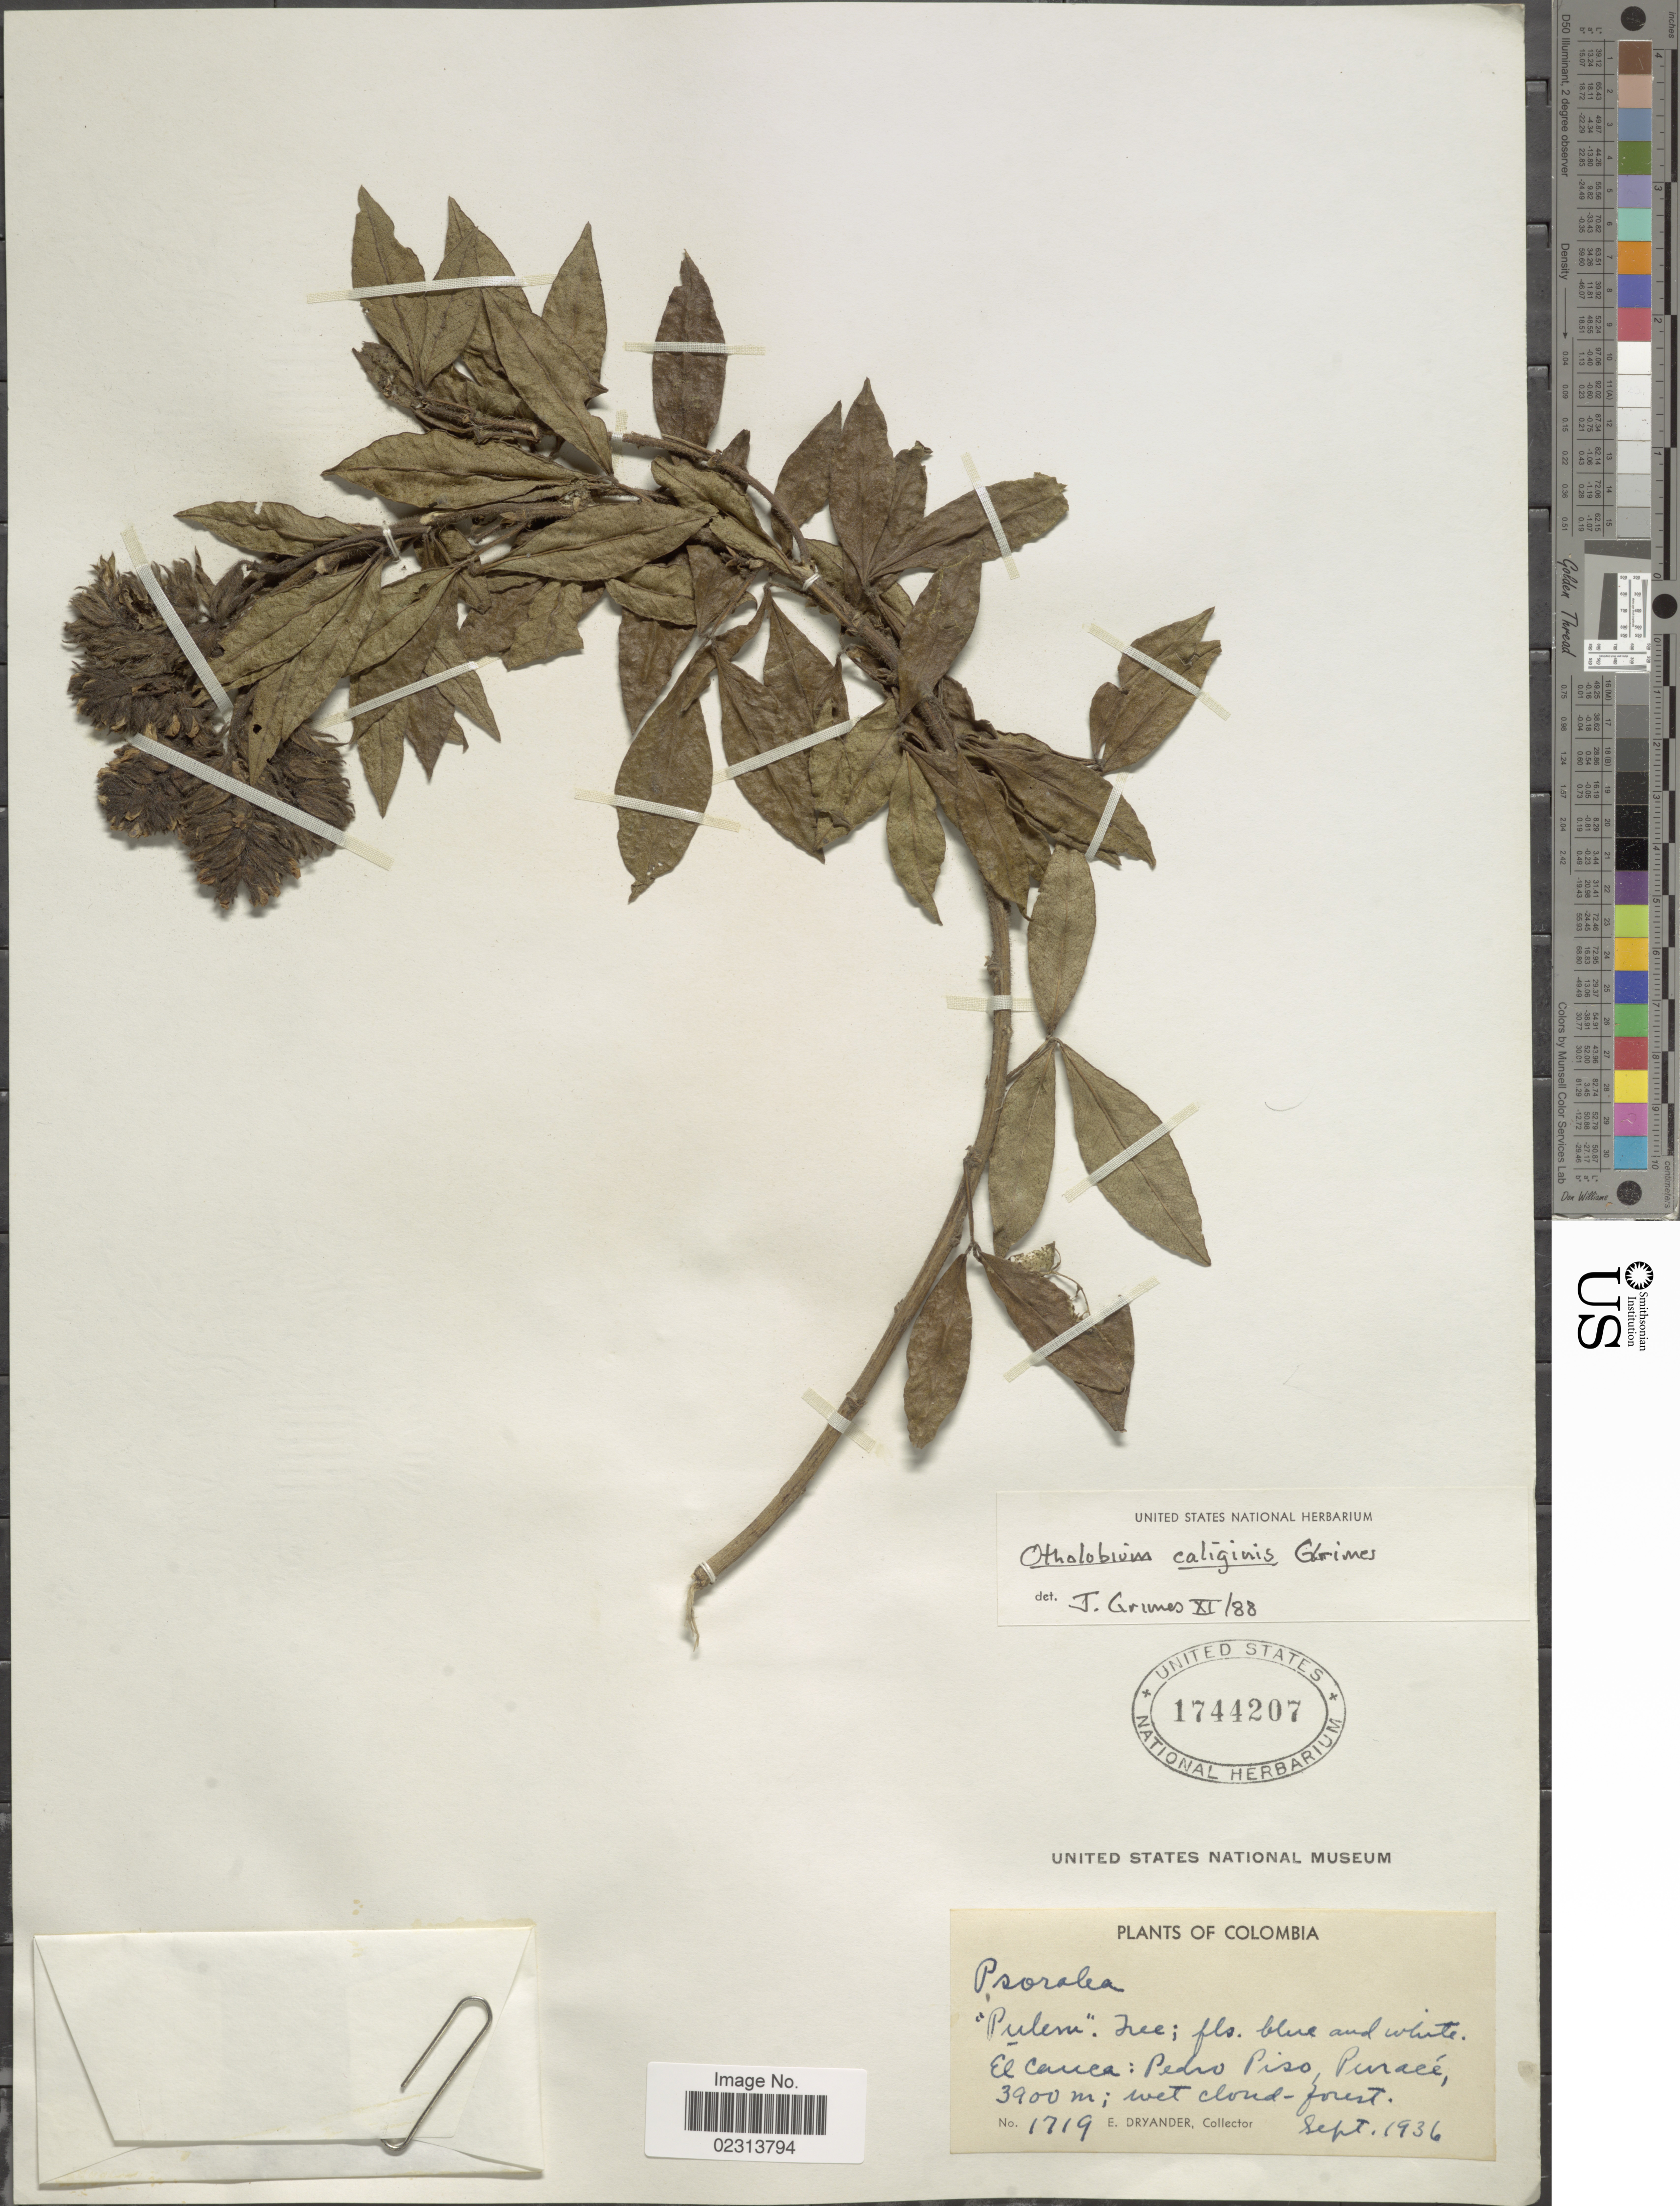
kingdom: Plantae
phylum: Tracheophyta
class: Magnoliopsida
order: Fabales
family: Fabaceae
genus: Otholobium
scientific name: Otholobium caliginis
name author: J.W. Grimes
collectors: E. Dryander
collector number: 1719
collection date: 1936-09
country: Colombia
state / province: Cauca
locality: El Cauca: Pedro Piso Puracee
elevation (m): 3900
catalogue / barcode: US 1744207